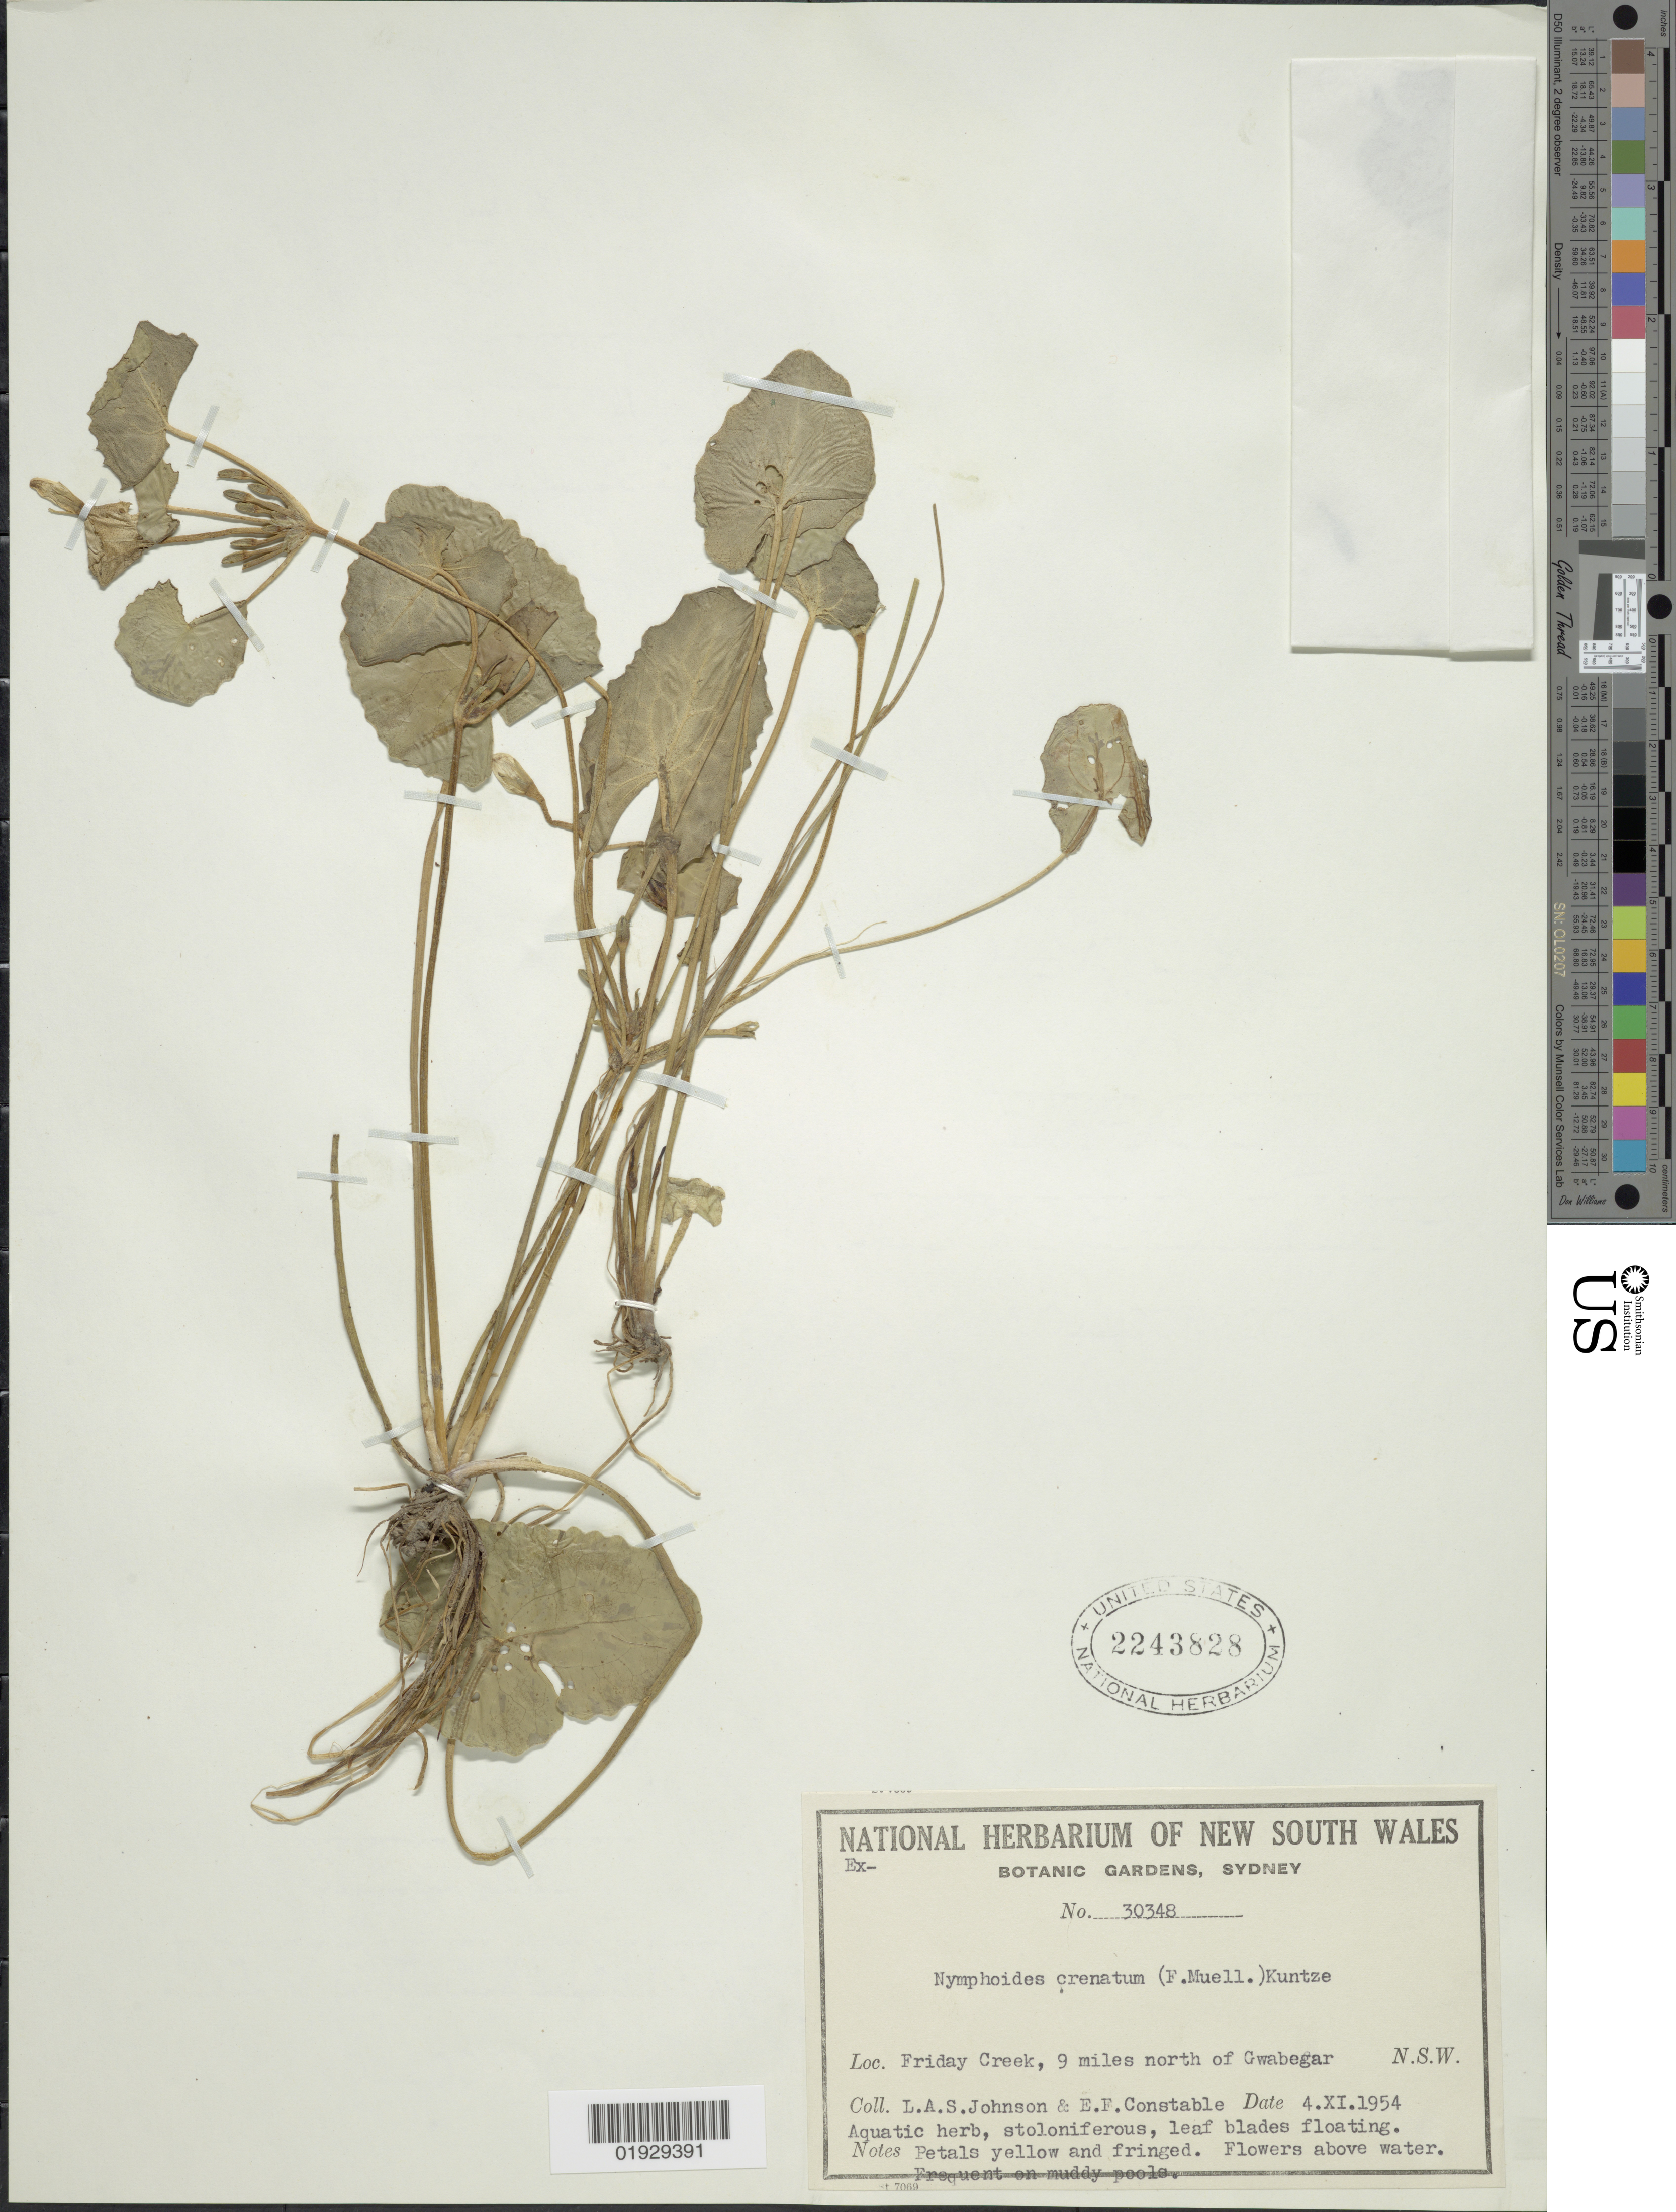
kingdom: Plantae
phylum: Tracheophyta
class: Magnoliopsida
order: Asterales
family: Menyanthaceae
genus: Nymphoides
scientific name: Nymphoides crenata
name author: (F. Muell.) Kuntze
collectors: L. A. S. Johnson & E. F. Constable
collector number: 30348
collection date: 1954-11-04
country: Australia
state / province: New South Wales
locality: Friday Creek, 9 miles north of Gwabegar. N.S.W.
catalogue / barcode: US 2243828